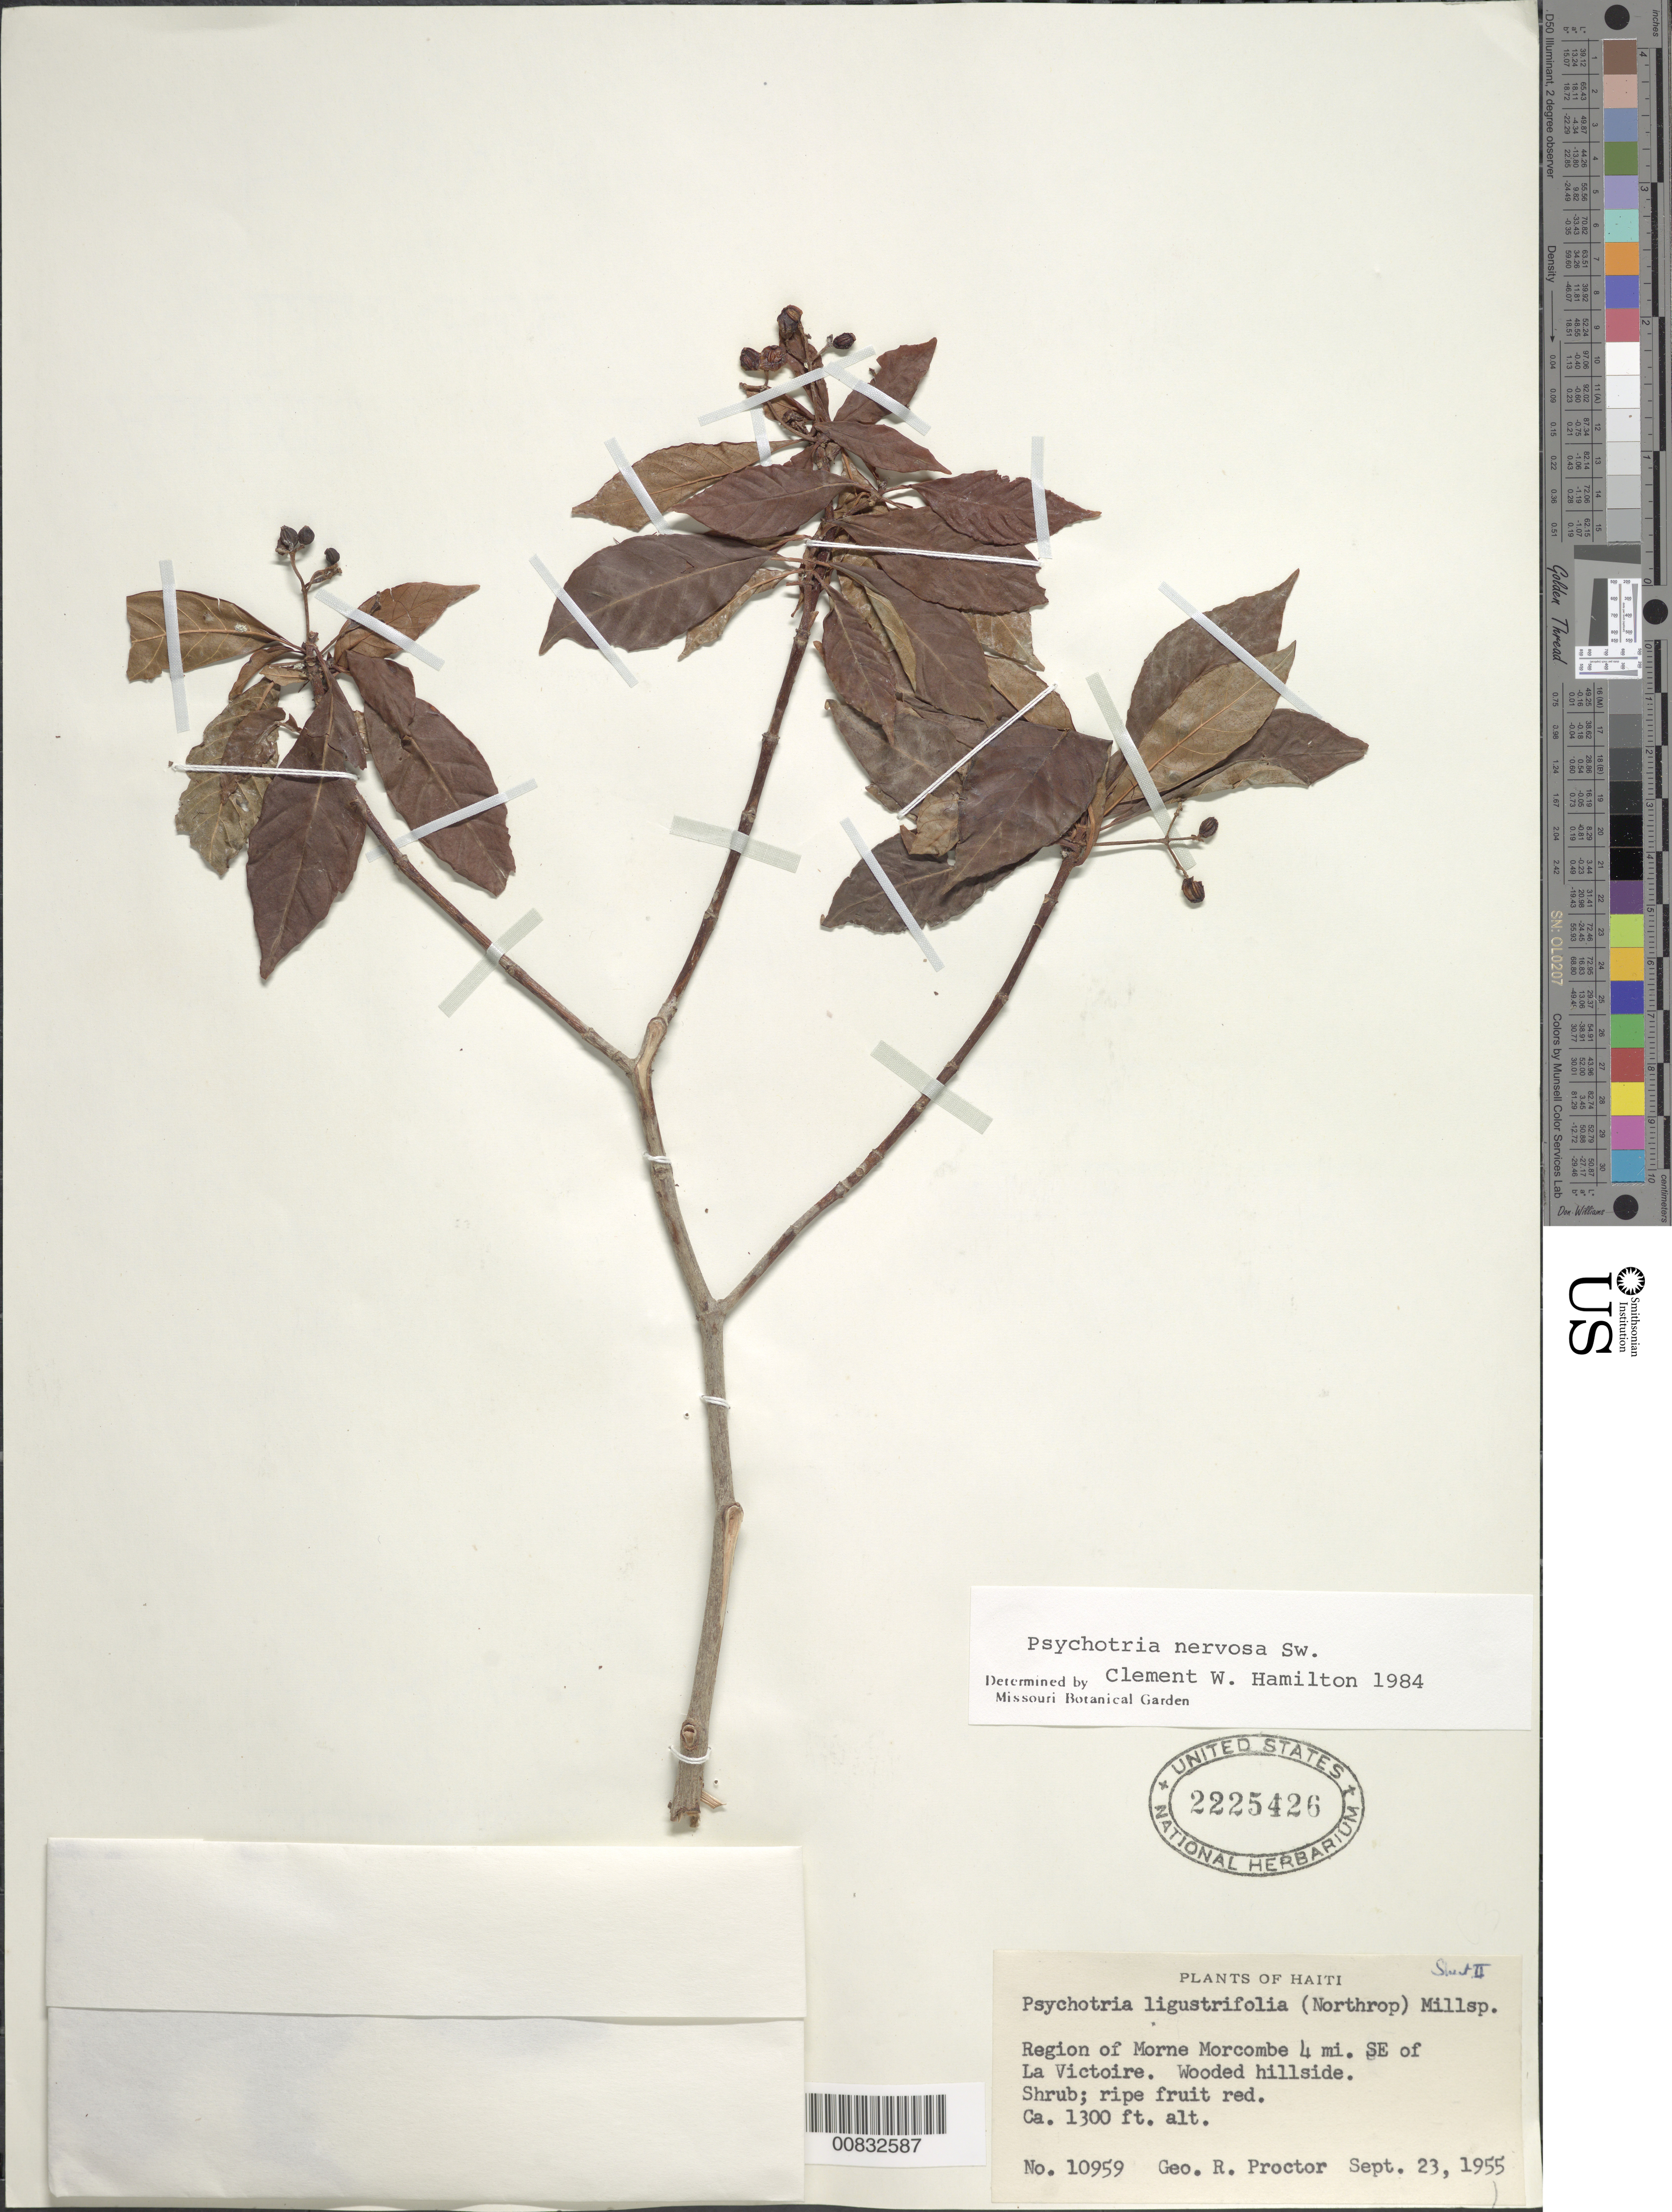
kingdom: Plantae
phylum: Tracheophyta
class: Magnoliopsida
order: Gentianales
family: Rubiaceae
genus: Psychotria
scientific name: Psychotria nervosa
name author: Sw.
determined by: Hamilton, C. W.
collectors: G. R. Proctor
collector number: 10959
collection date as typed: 23 Sep 1955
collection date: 1955-09-23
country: Haiti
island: Hispaniola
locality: Region of Morne Morcombe, 4 miles SE of La Victoire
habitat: Wooded hillside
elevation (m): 396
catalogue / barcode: US 2225426